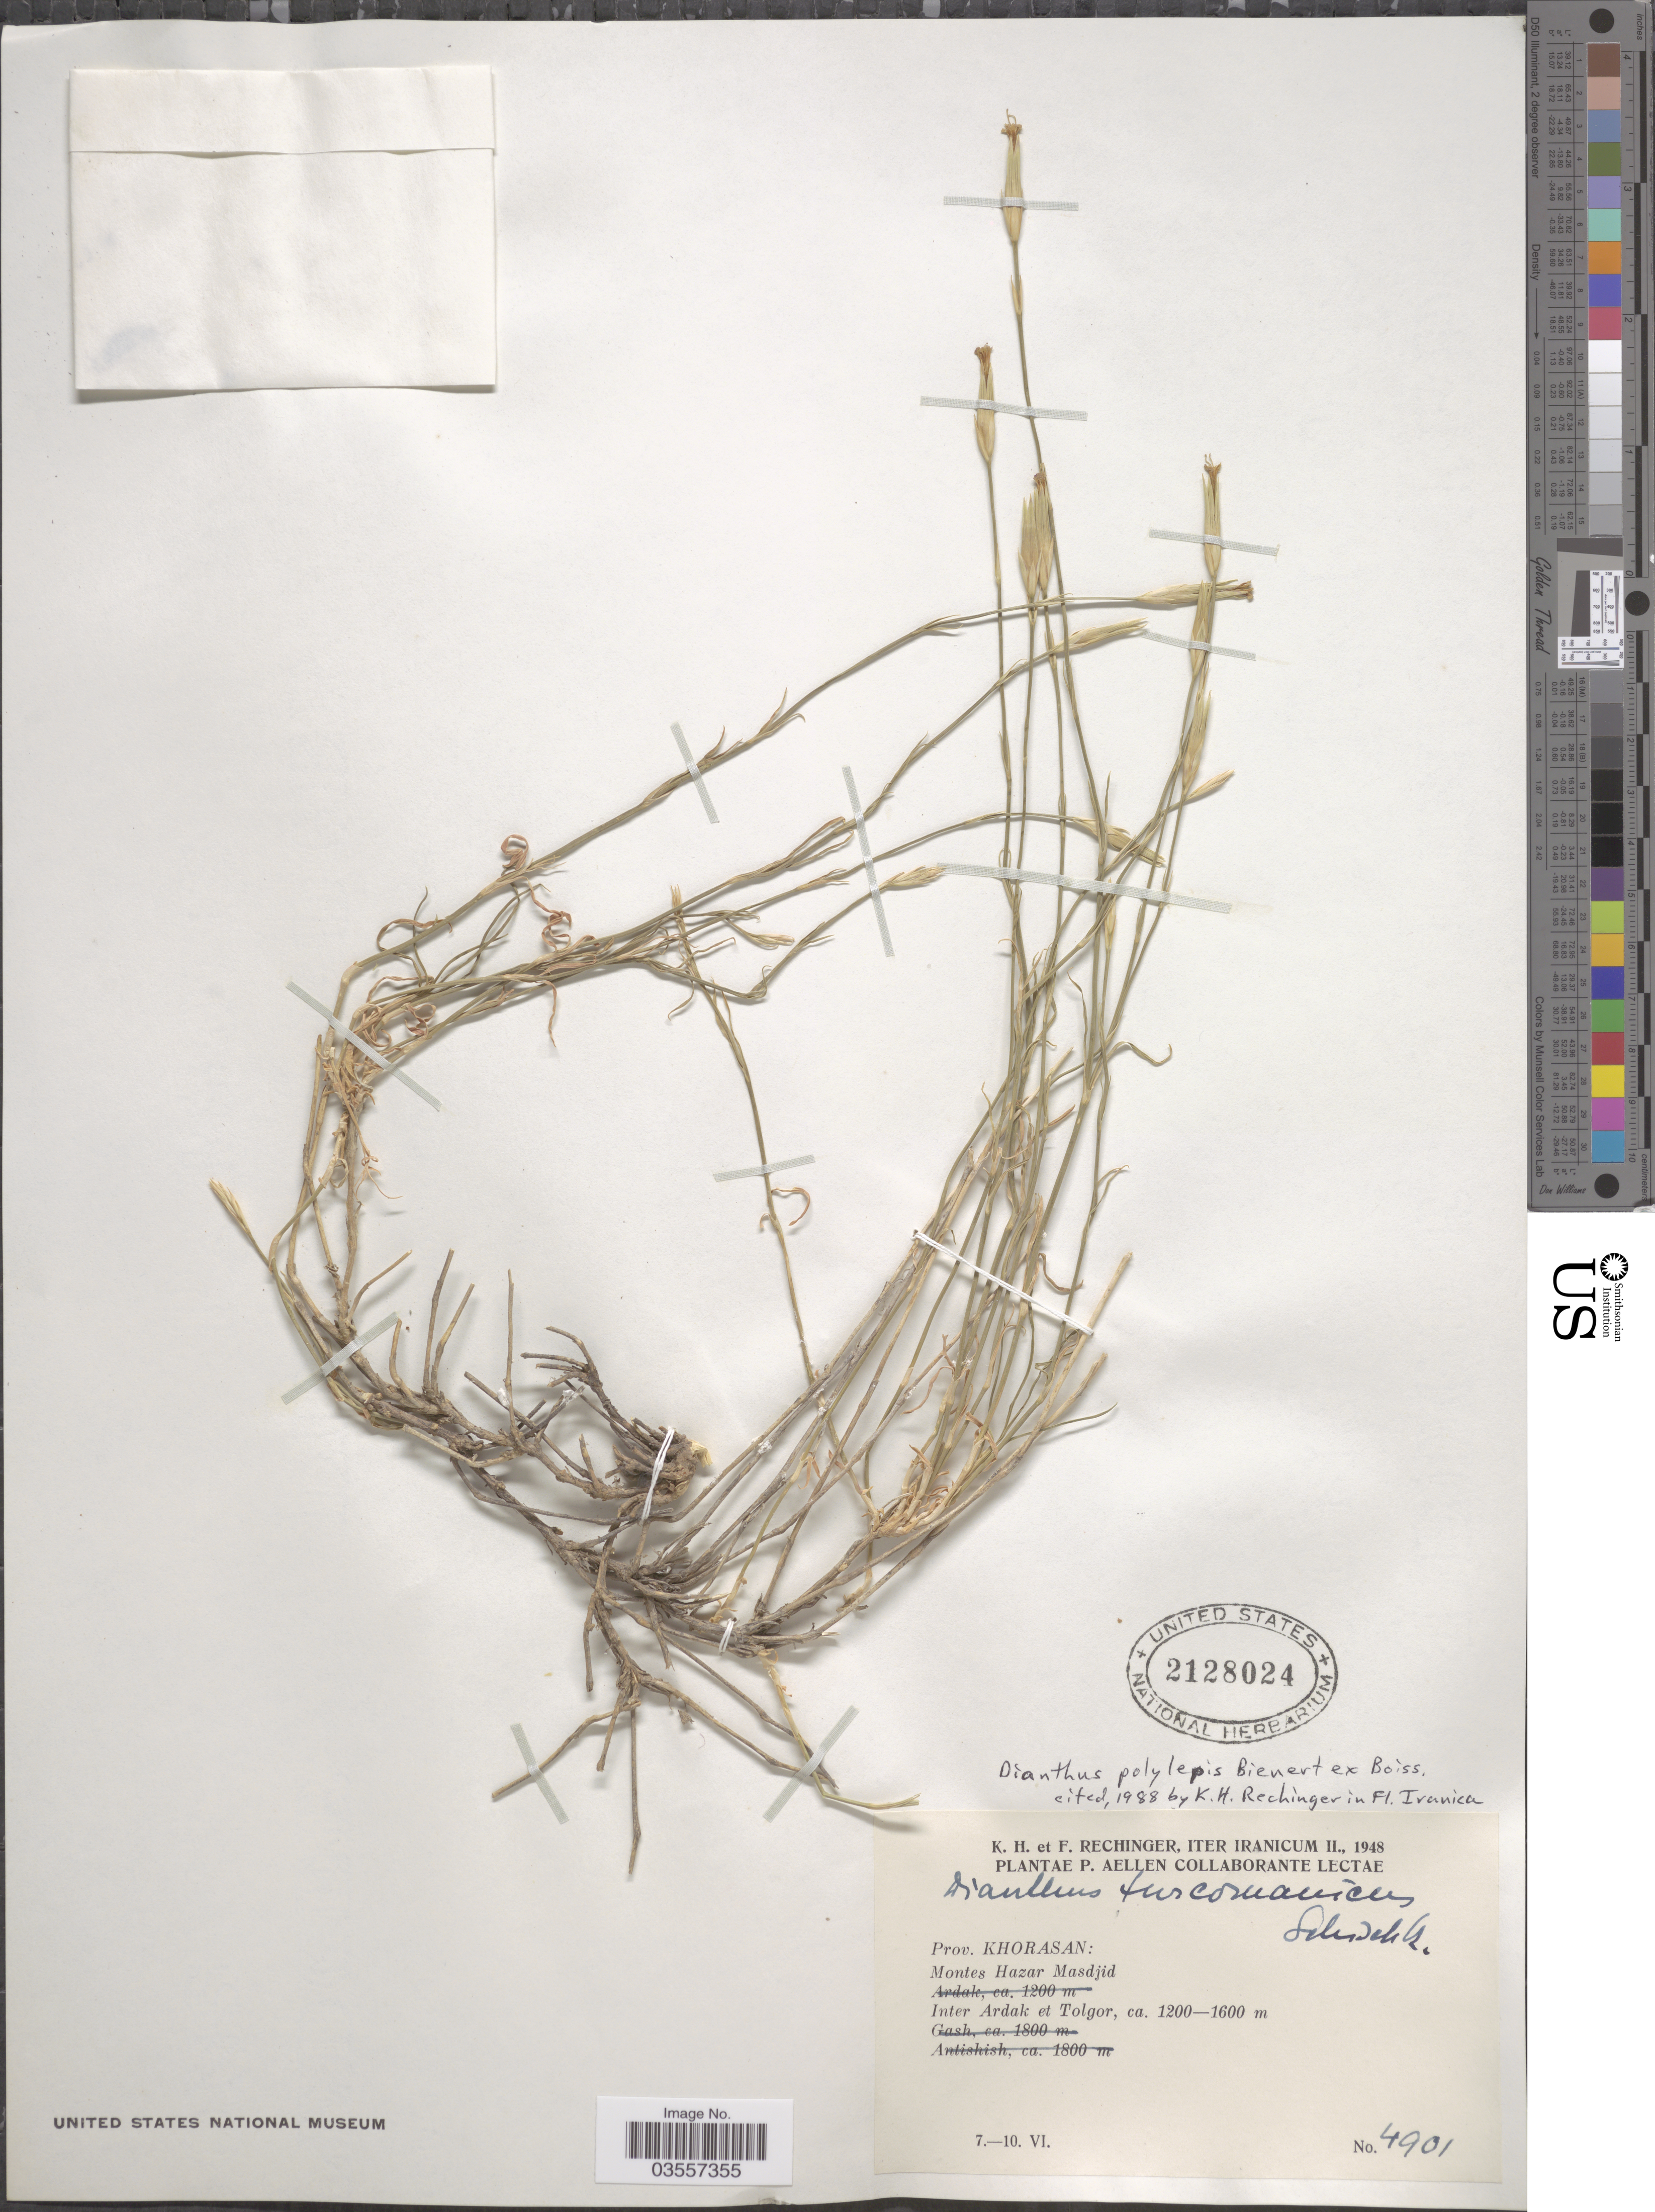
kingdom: Plantae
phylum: Tracheophyta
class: Magnoliopsida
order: Caryophyllales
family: Caryophyllaceae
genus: Dianthus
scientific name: Dianthus polylepis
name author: Bien. ex Boiss.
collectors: K. H. Rechinger & F. Rechinger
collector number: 4901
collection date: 1948-06-07/1948-06-10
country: Iran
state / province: Khorasan [obsolete]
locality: Iter Iranicum. Prov. Khorasan: Montes Hazar Masdjid. Inter Ardak et Tolgor.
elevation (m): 1200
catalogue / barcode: US 2128024